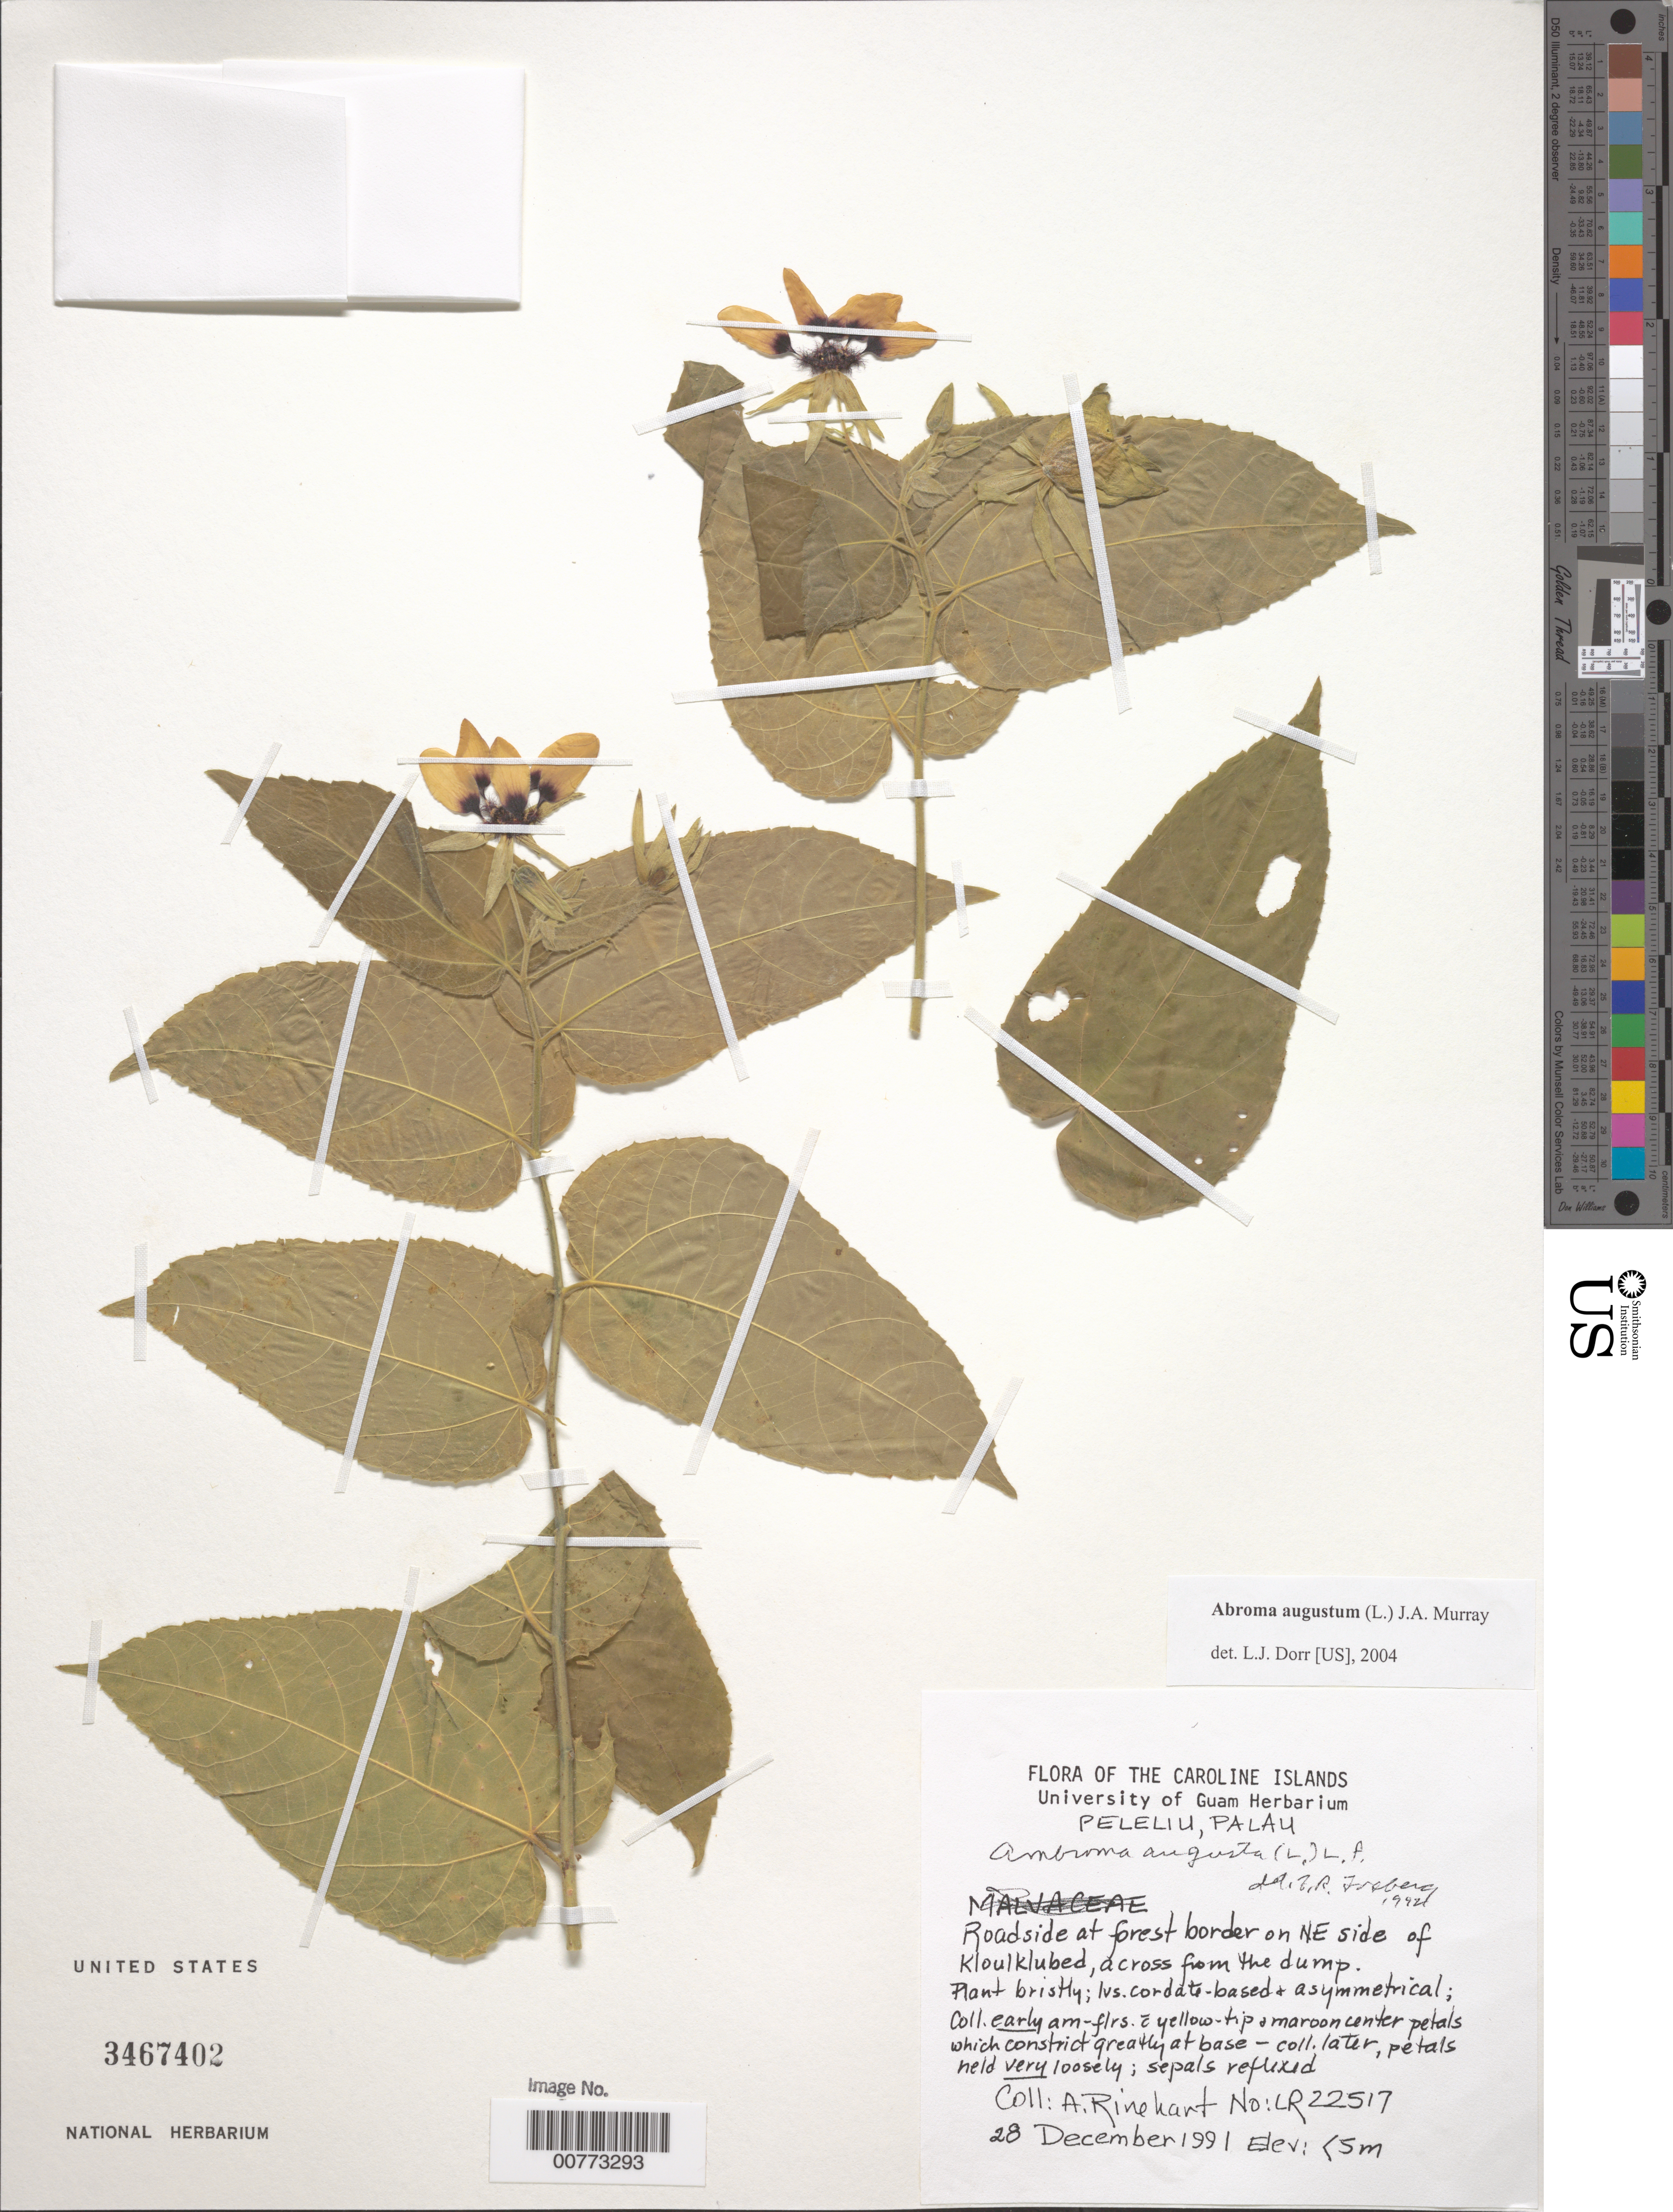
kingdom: Plantae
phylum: Tracheophyta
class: Magnoliopsida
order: Malvales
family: Malvaceae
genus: Abroma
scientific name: Abroma augusta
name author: (L.) L. f.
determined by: Dorr, L. J., (BOT), Smithsonian Institution - National Museum of Natural History (UNITED STATES)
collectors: A. Rinehart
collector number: LR22517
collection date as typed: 28 Dec 1991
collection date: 1991-12-28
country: Palau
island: Beliliou [Peleliu]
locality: Peleliu. Roadside at forest border on NE side of Kloulklubed, across from the dump.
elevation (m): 5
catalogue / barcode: US 3467402